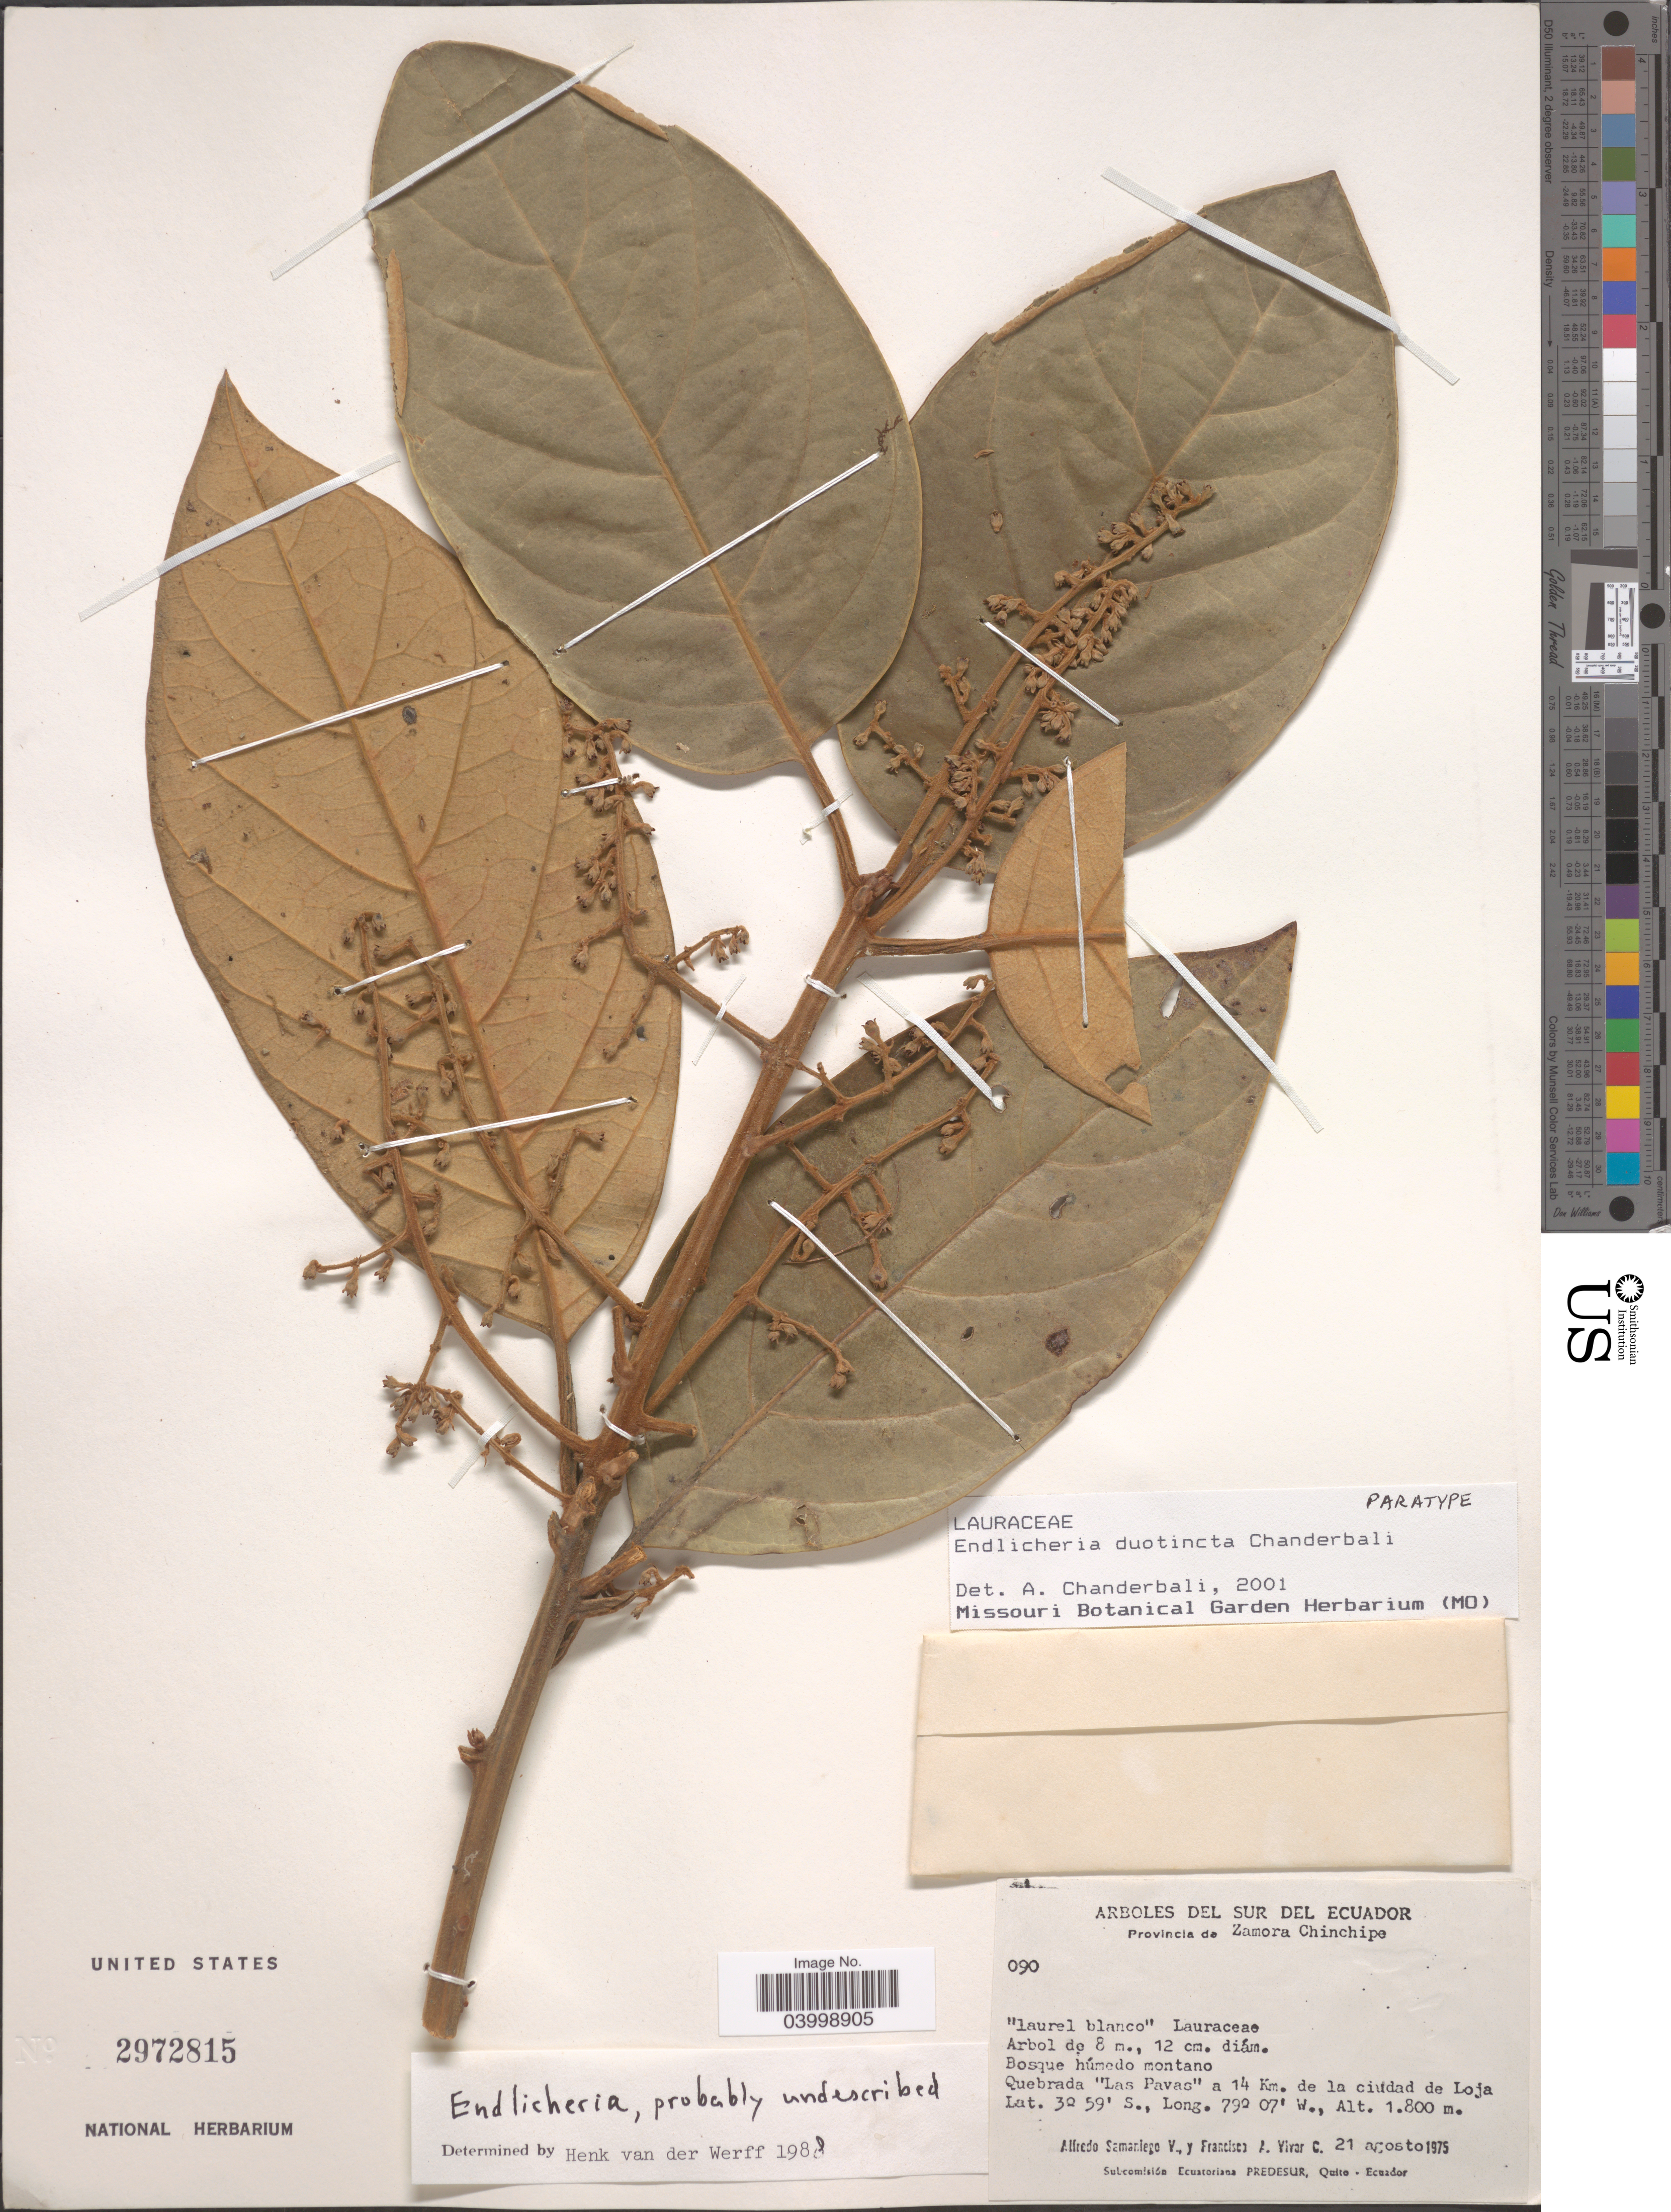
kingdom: Plantae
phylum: Tracheophyta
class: Magnoliopsida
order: Laurales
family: Lauraceae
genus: Endlicheria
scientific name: Endlicheria duotincta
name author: Chanderb.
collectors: A. V. Samaniego & F. A. Vivar C.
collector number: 090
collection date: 1975-08-21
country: Ecuador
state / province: Zamora-Chinchipe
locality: Quebrada "Las Pavas" a 14 Km. de la ciudad de Loja.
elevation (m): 1800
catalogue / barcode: US 2972815